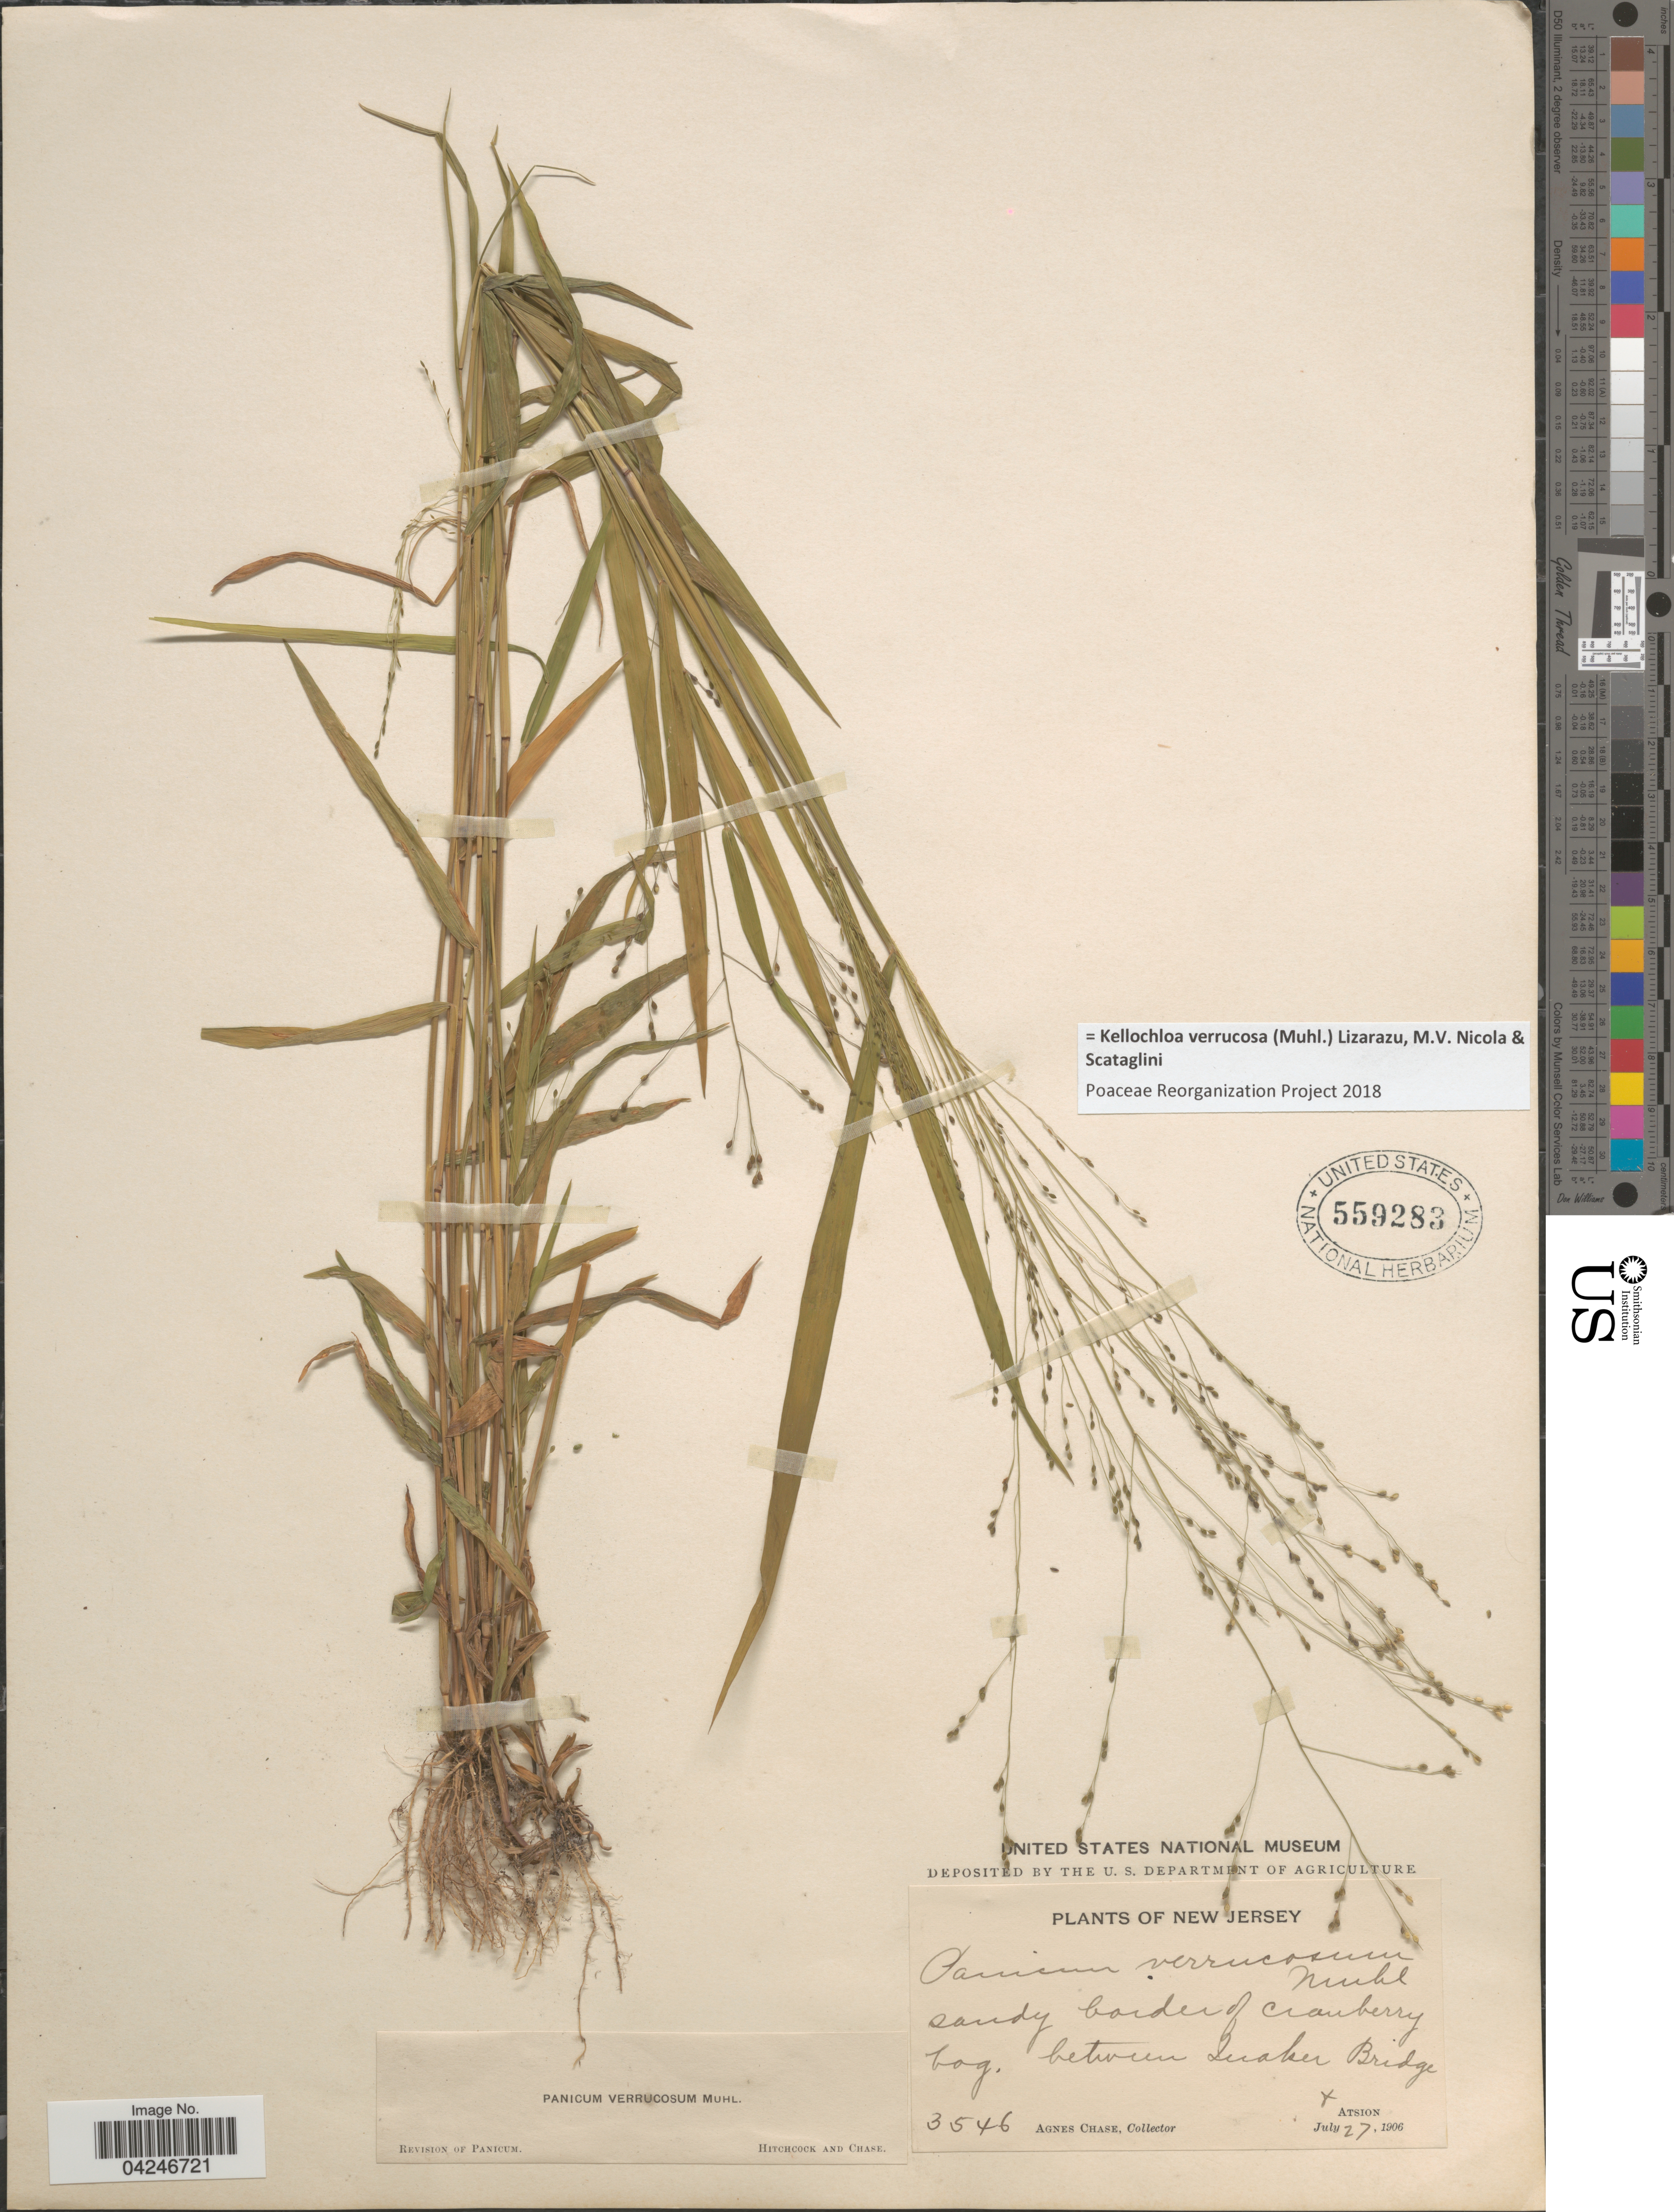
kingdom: Plantae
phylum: Tracheophyta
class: Liliopsida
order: Poales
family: Poaceae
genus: Kellochloa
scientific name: Kellochloa verrucosa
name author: (Muhl.) Lizarazu et al.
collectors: A. Chase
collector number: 3546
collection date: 1906-07-27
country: United States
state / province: New Jersey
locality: Between Quaker Bridge + Atsion.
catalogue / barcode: US 559283